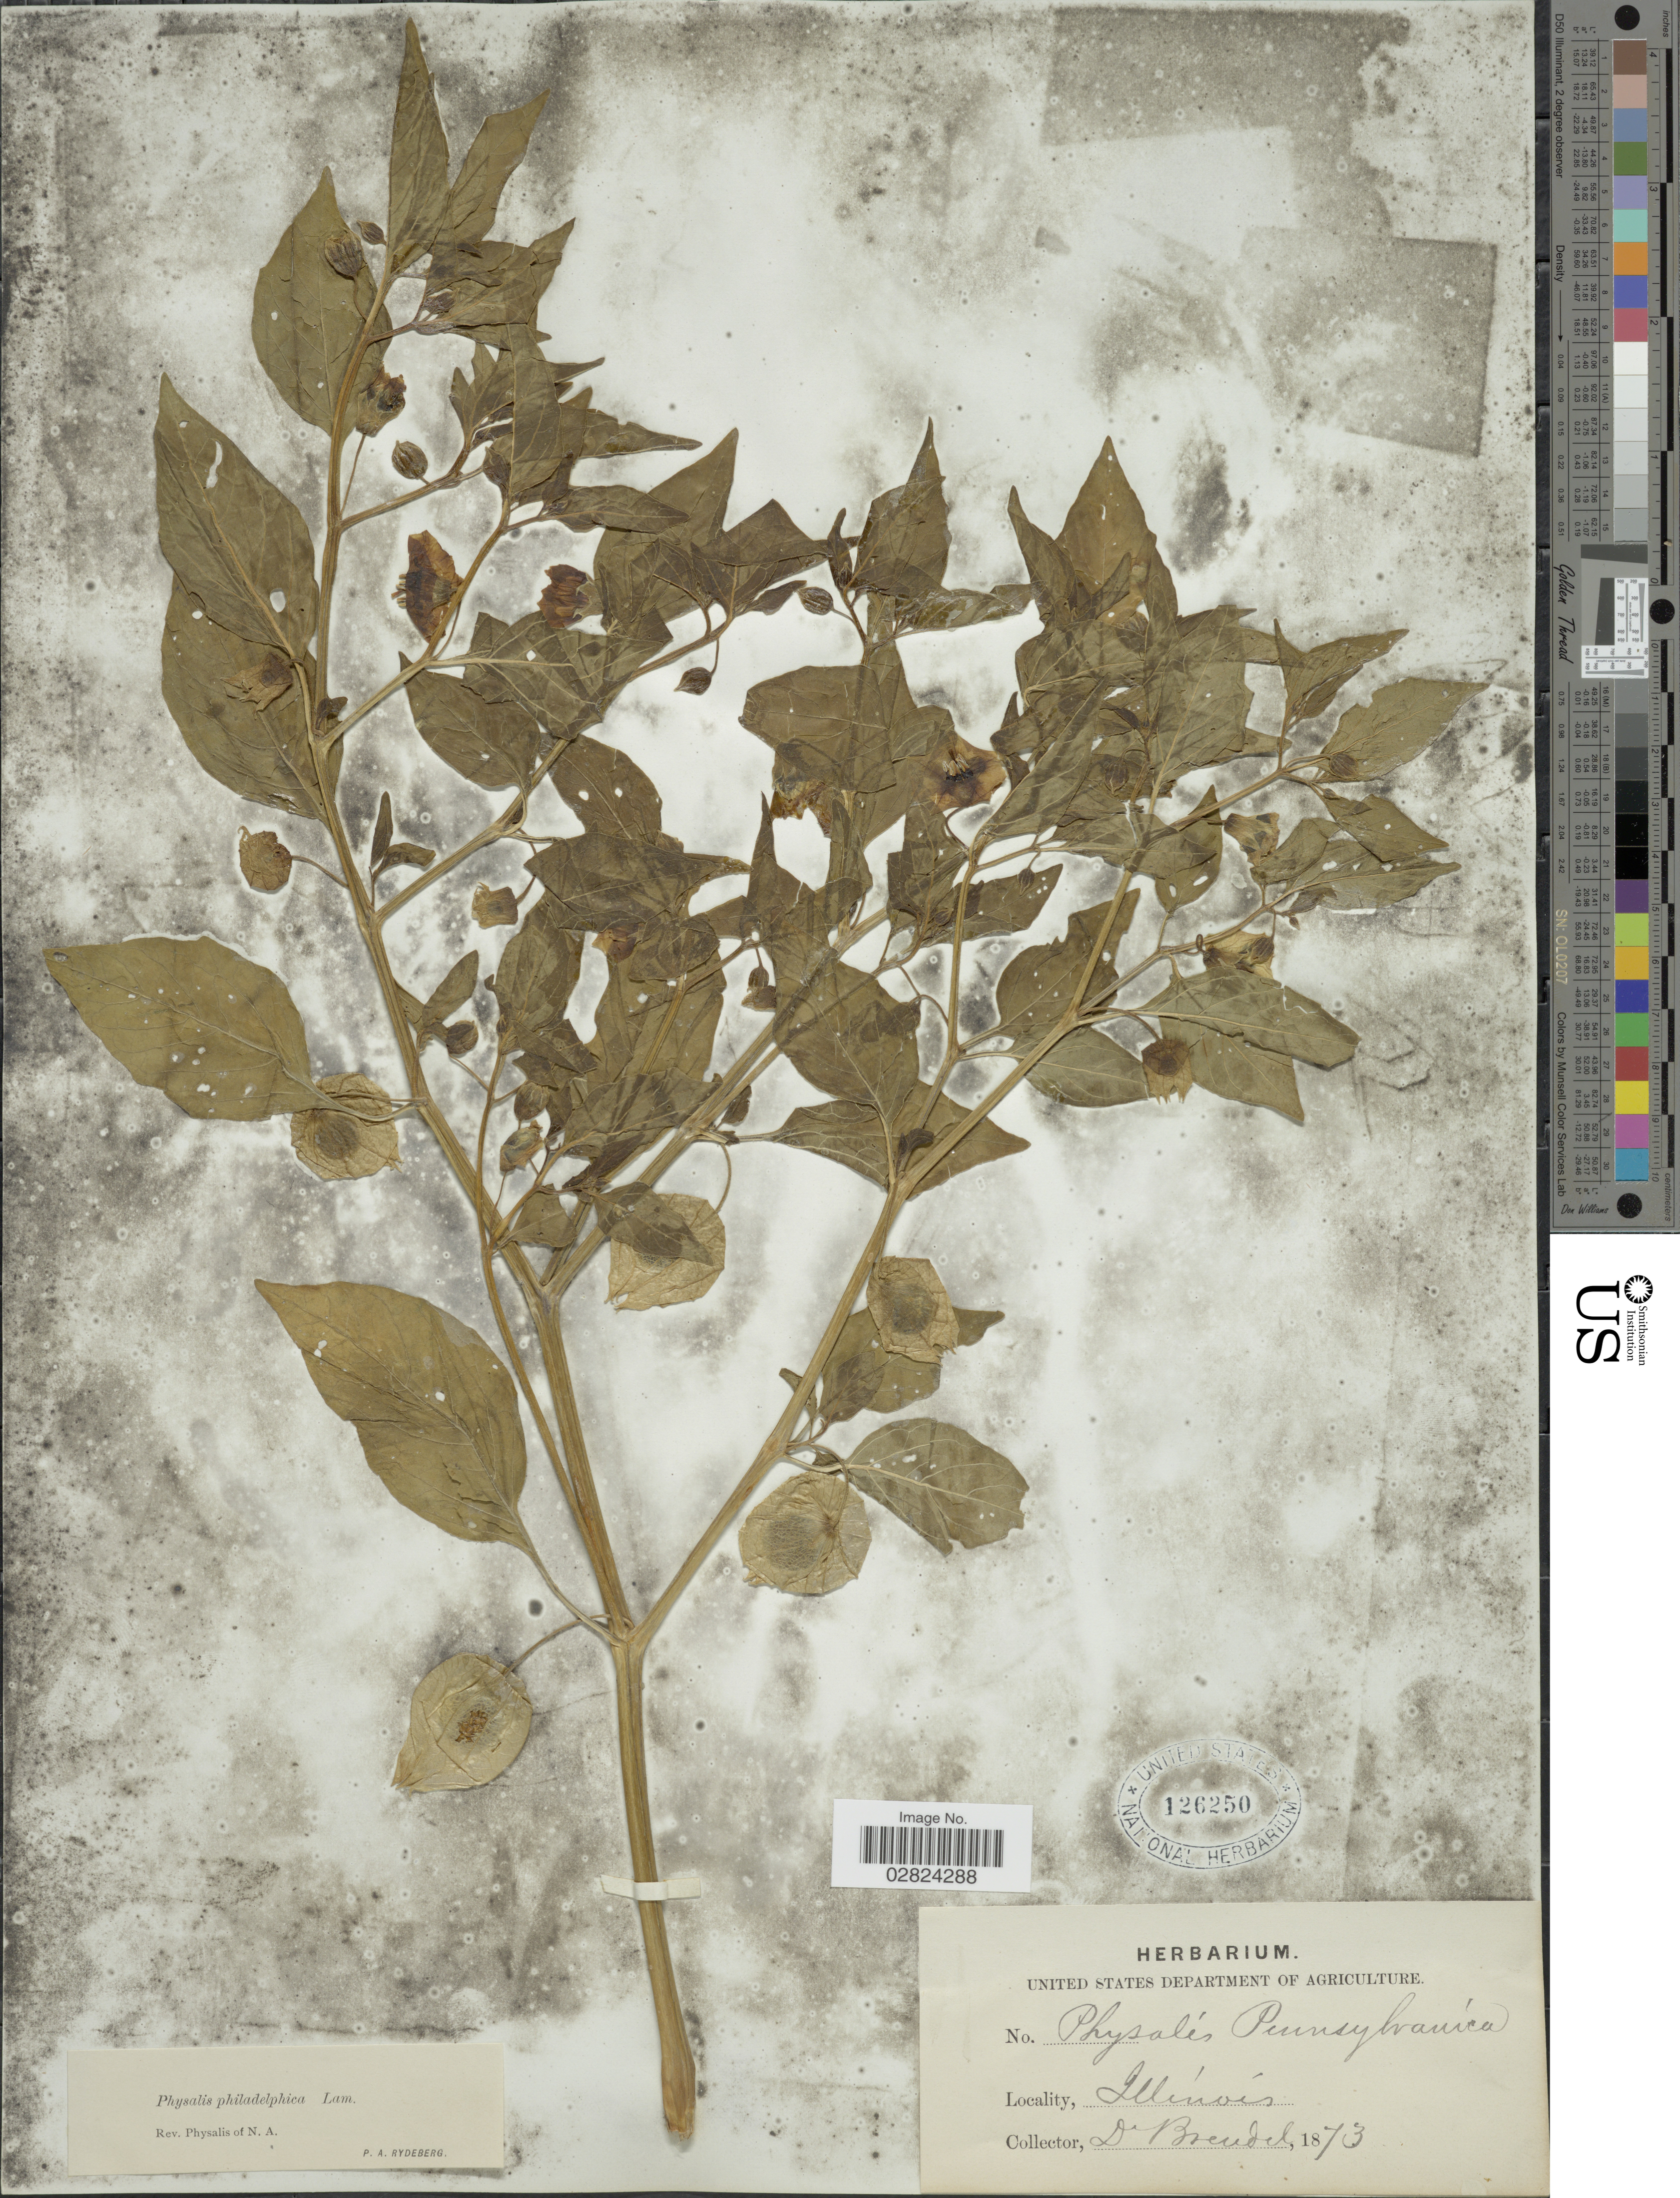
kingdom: Plantae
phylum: Tracheophyta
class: Magnoliopsida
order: Solanales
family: Solanaceae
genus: Physalis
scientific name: Physalis subglabrata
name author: Mack. & Bush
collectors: -. Brendel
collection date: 1873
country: United States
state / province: Illinois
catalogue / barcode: US 126250